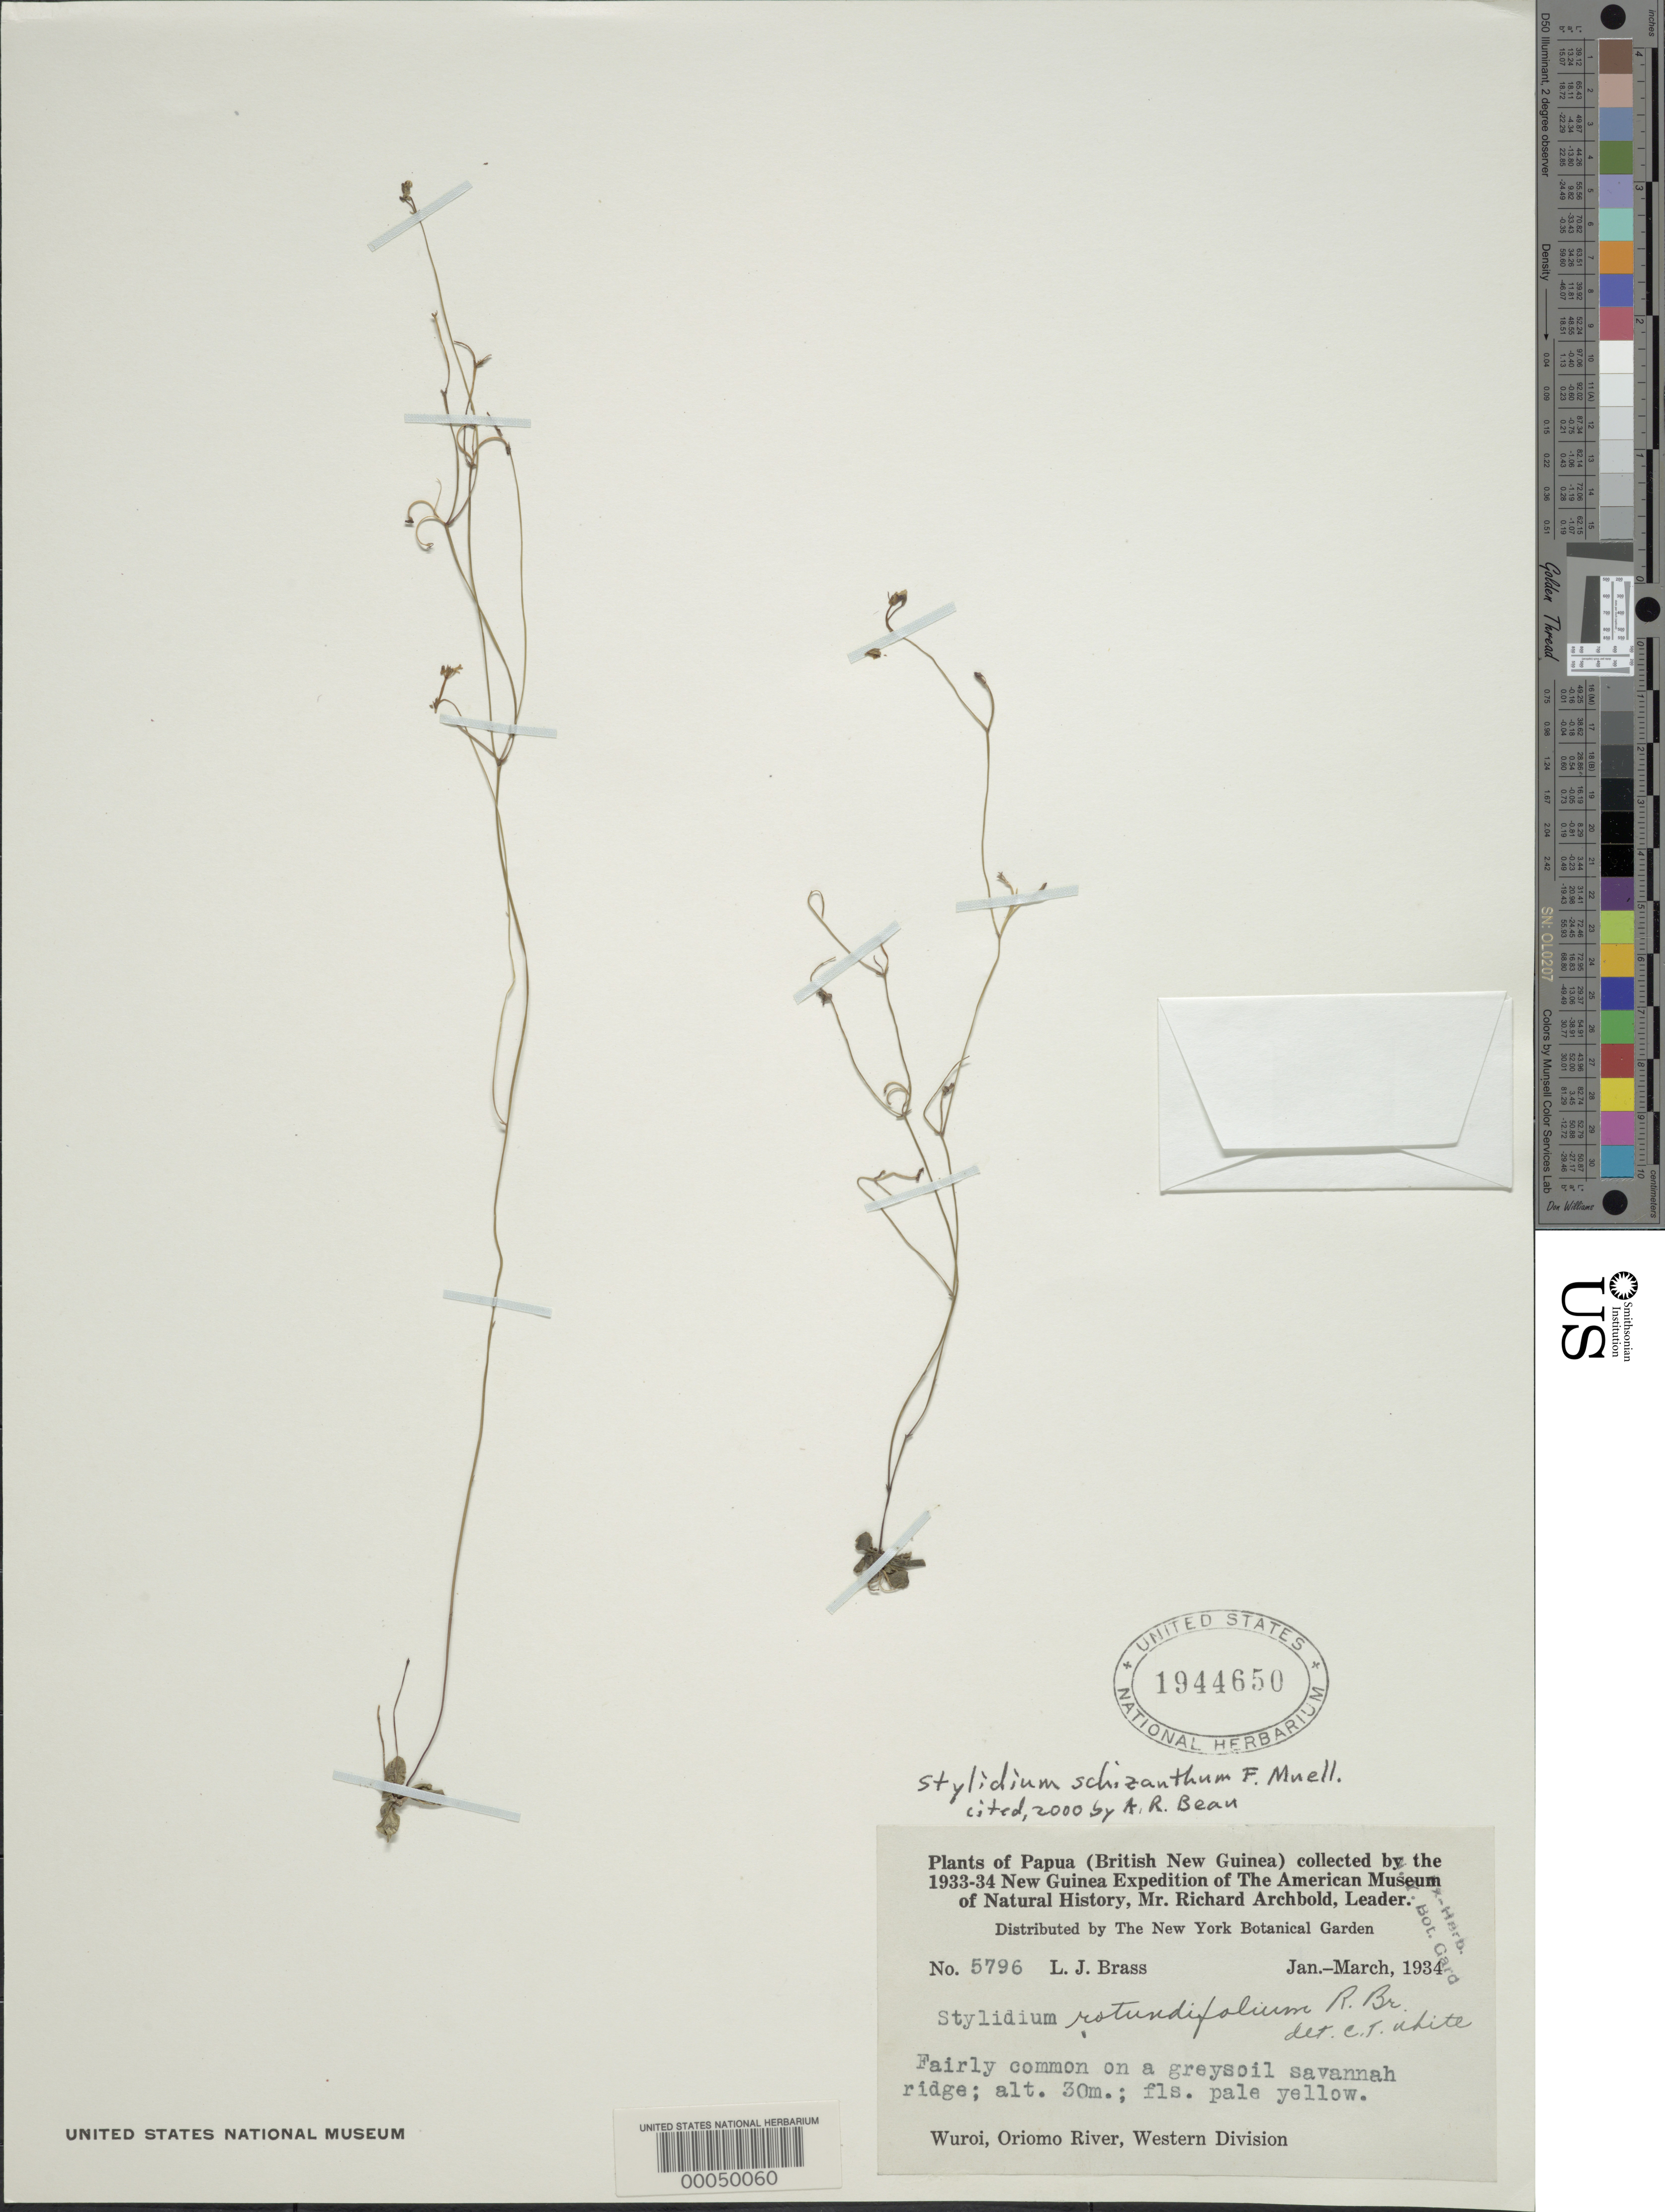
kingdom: Plantae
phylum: Tracheophyta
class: Magnoliopsida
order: Asterales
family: Stylidiaceae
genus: Stylidium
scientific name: Stylidium schizanthum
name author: F. Muell.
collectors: L. J. Brass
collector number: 5796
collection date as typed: Jan 1934 to -- Mar 1934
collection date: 1934-01/1934-03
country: Papua New Guinea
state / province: Western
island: New Guinea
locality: Wuroi, oriomo river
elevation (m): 0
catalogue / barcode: US 1944650